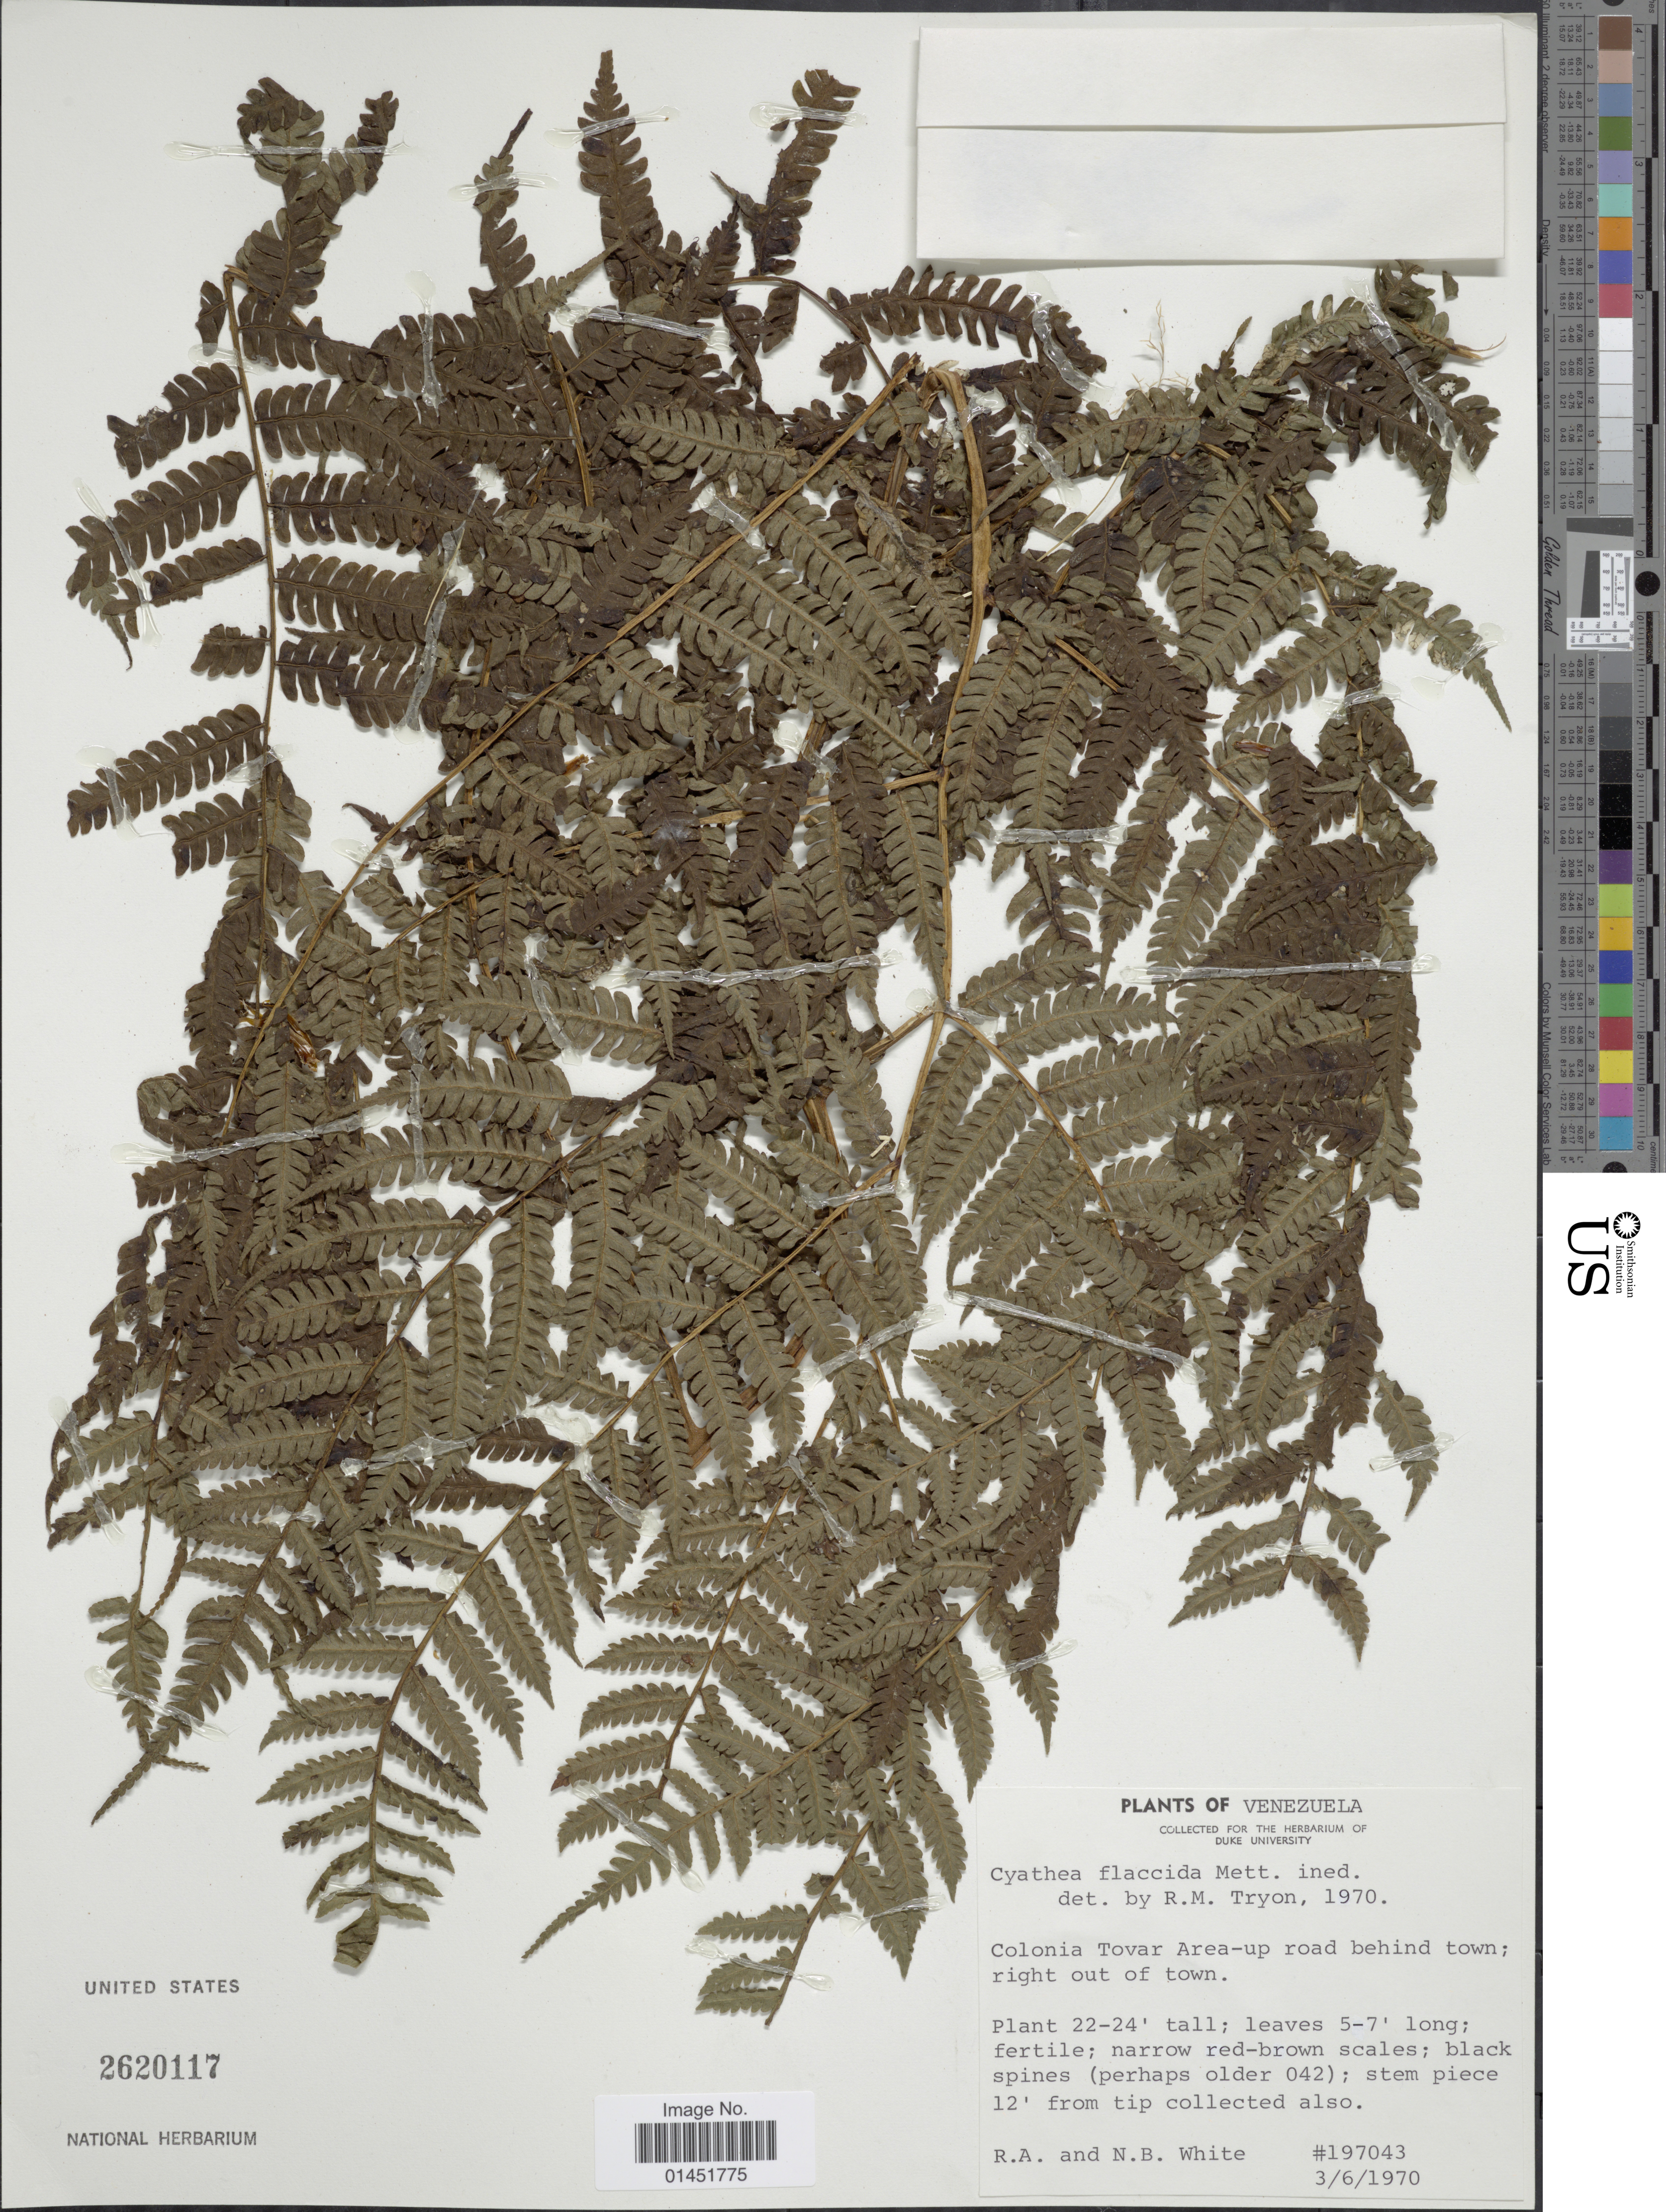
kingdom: Plantae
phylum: Tracheophyta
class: Polypodiopsida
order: Cyatheales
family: Cyatheaceae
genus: Cyathea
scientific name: Cyathea fulva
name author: (M. Martens & Galeotti) Fée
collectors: R. A. White & N. White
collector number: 197043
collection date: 1970-03-06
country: Venezuela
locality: Colonia Tovar Area-up road behind town; right out of town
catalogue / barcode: US 2620117